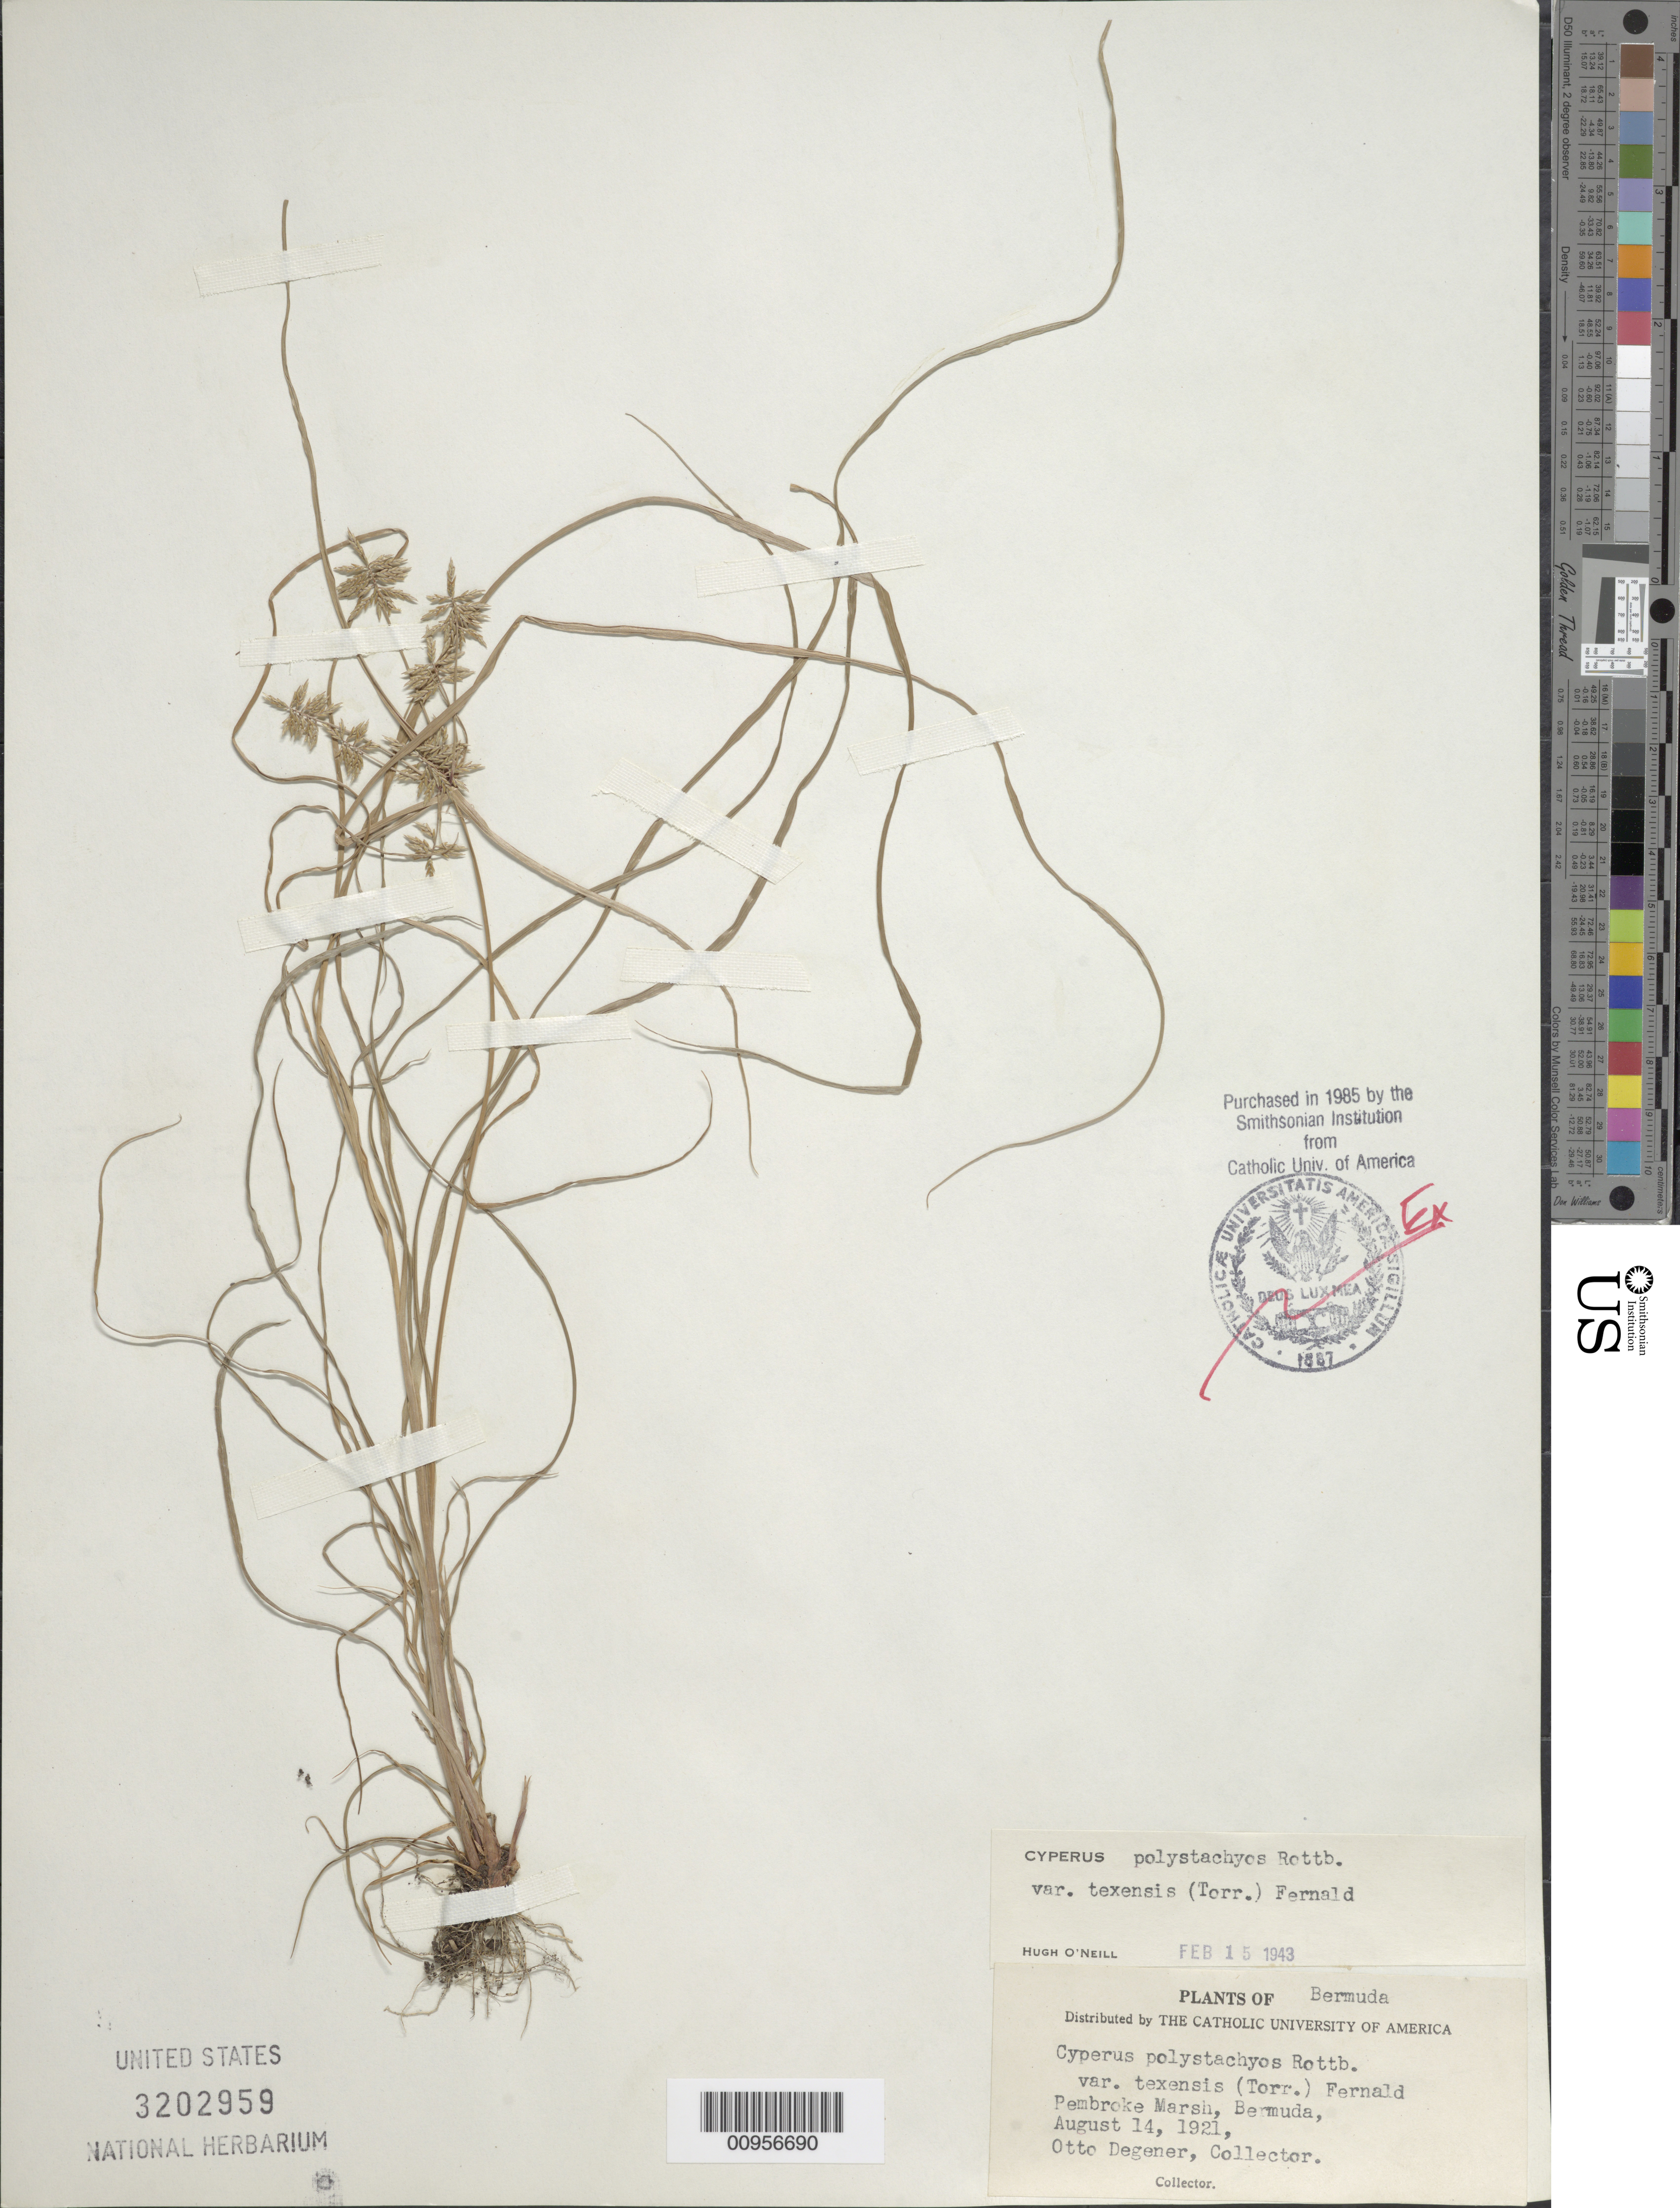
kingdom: Plantae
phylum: Tracheophyta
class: Liliopsida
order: Poales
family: Cyperaceae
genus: Cyperus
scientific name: Cyperus polystachyos var. texensis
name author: (Torr.) Fernald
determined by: O'Neill, H. O.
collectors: O. Degener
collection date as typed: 14 Aug 1921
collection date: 1921-08-14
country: Bermuda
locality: Pembroke Marsh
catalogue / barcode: US 3202959